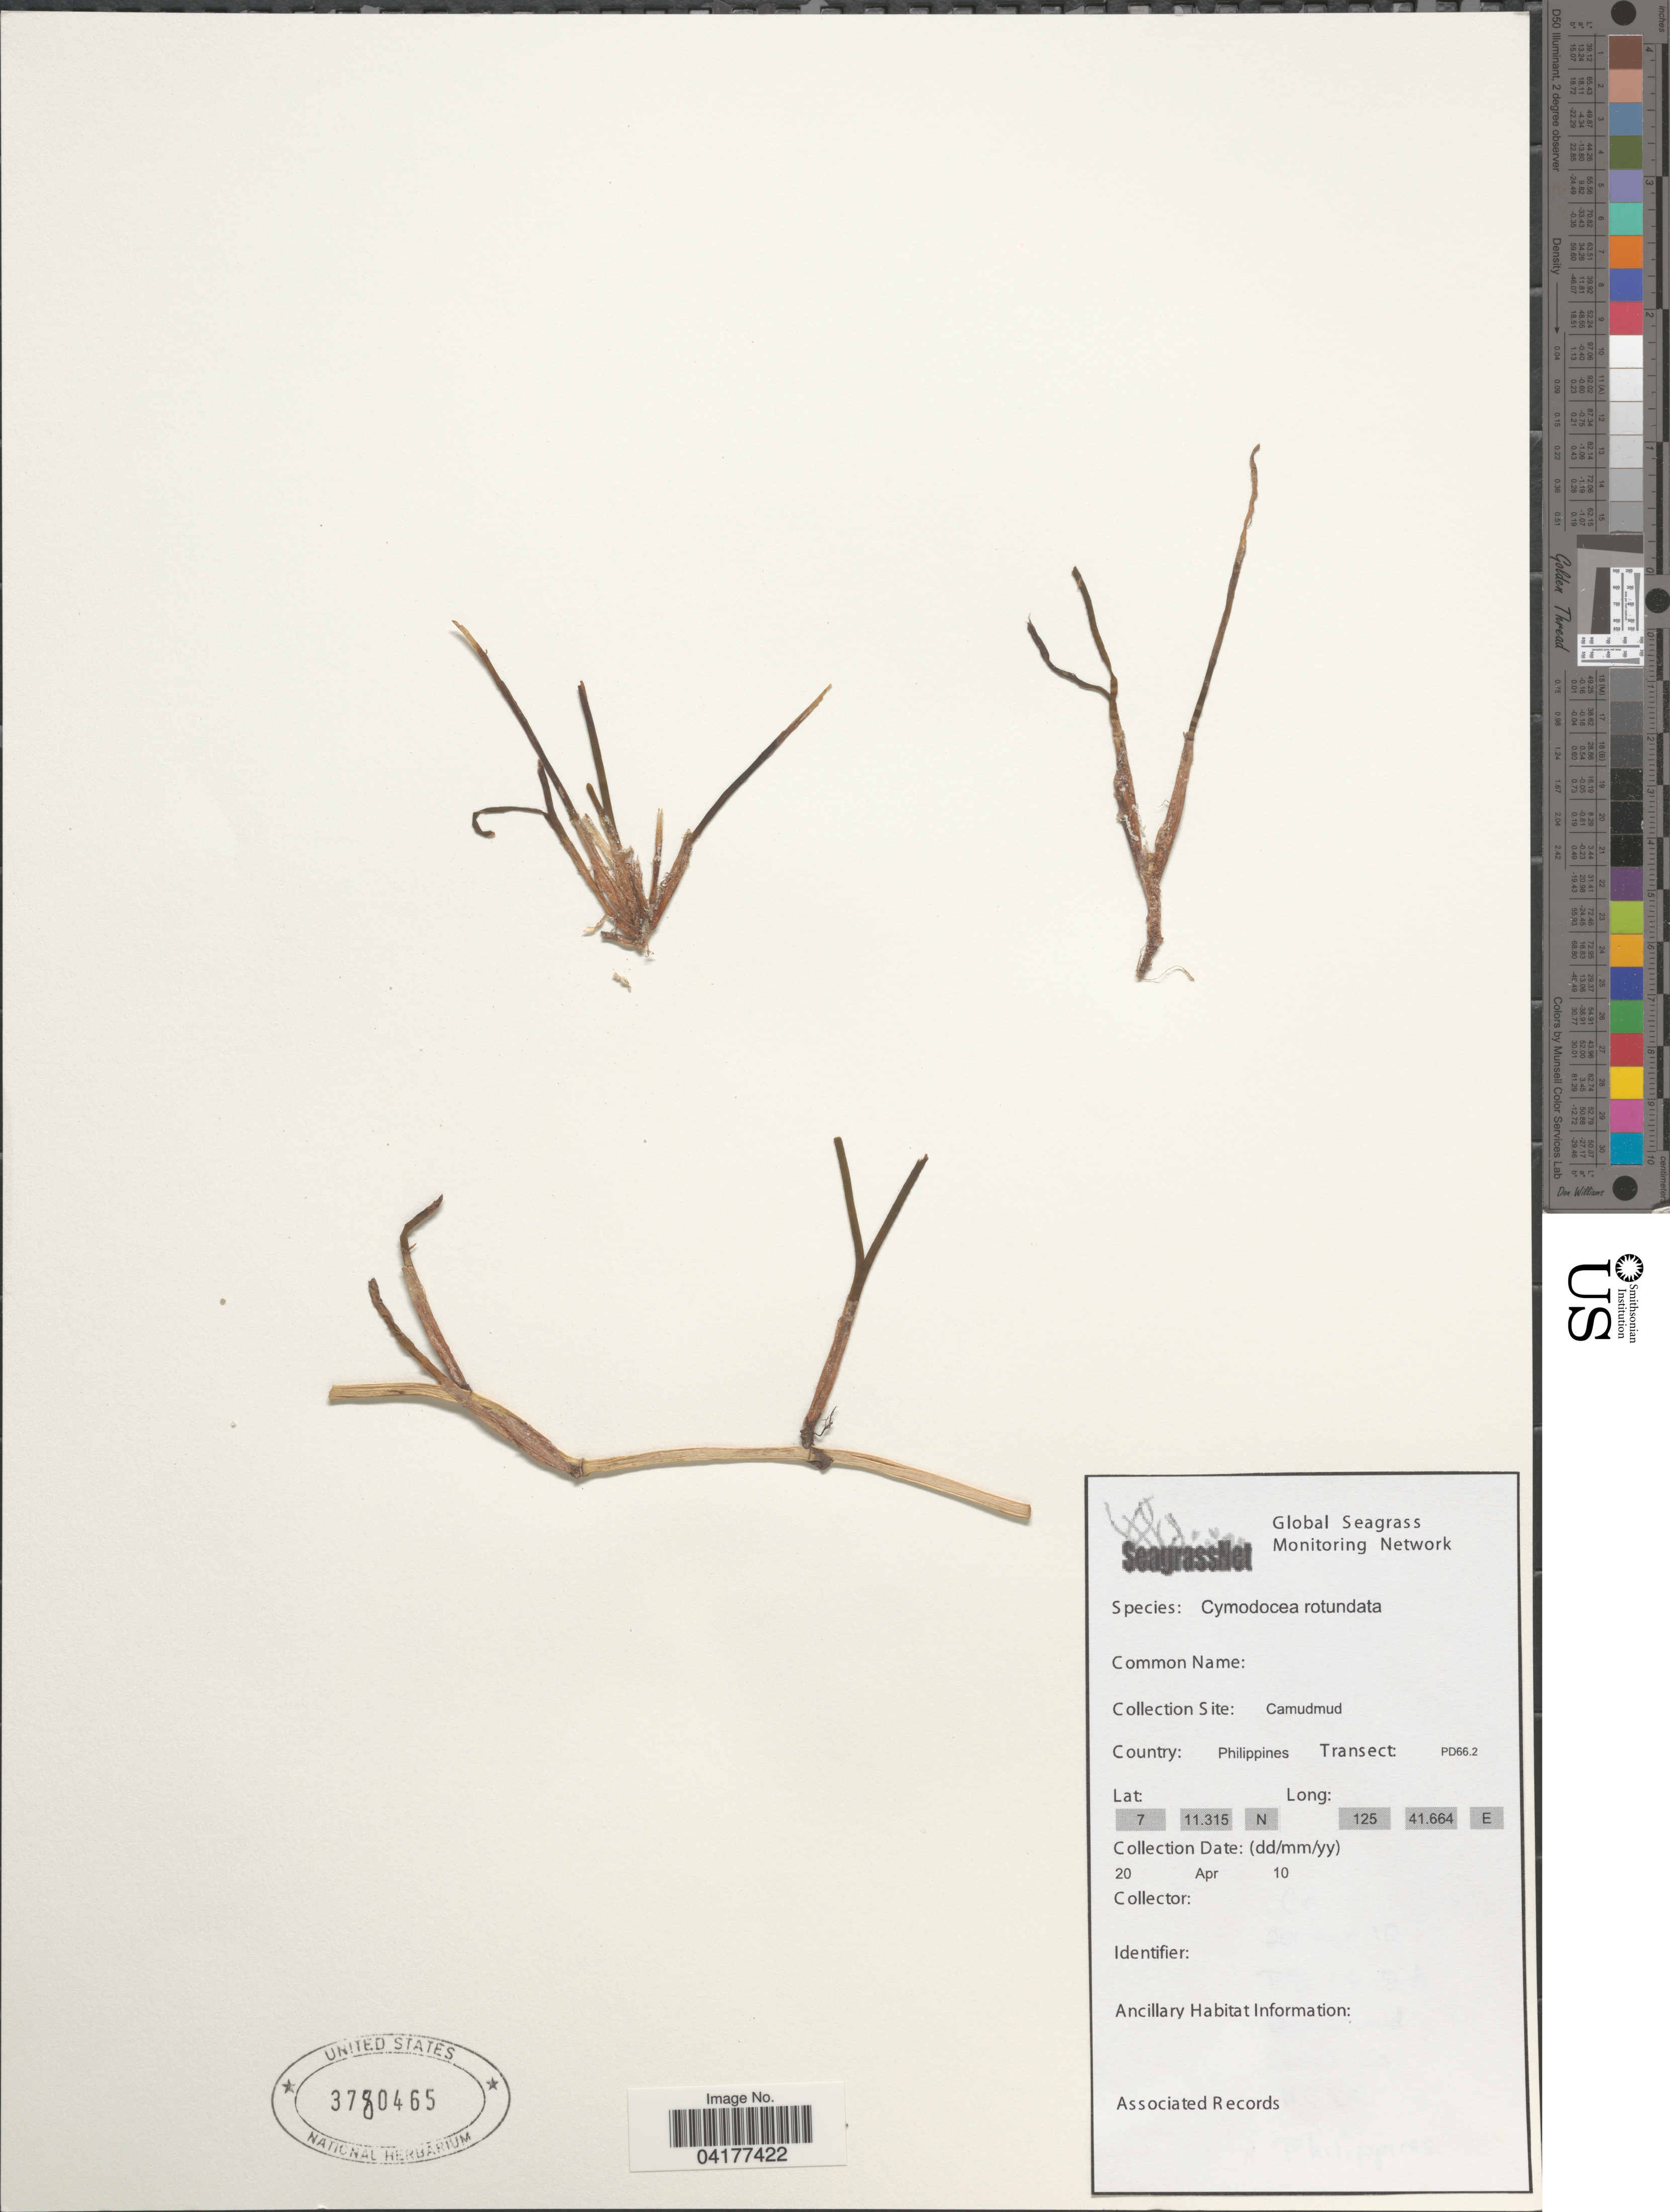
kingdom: Plantae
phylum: Tracheophyta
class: Liliopsida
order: Alismatales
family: Cymodoceaceae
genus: Cymodocea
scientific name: Cymodocea rotundata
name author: Asch. & Schweinf.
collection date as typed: Transcribed d/m/y: 20/4/10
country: Philippines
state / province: Davao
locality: Camudmud. Transect: PD66.2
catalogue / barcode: US 3780465